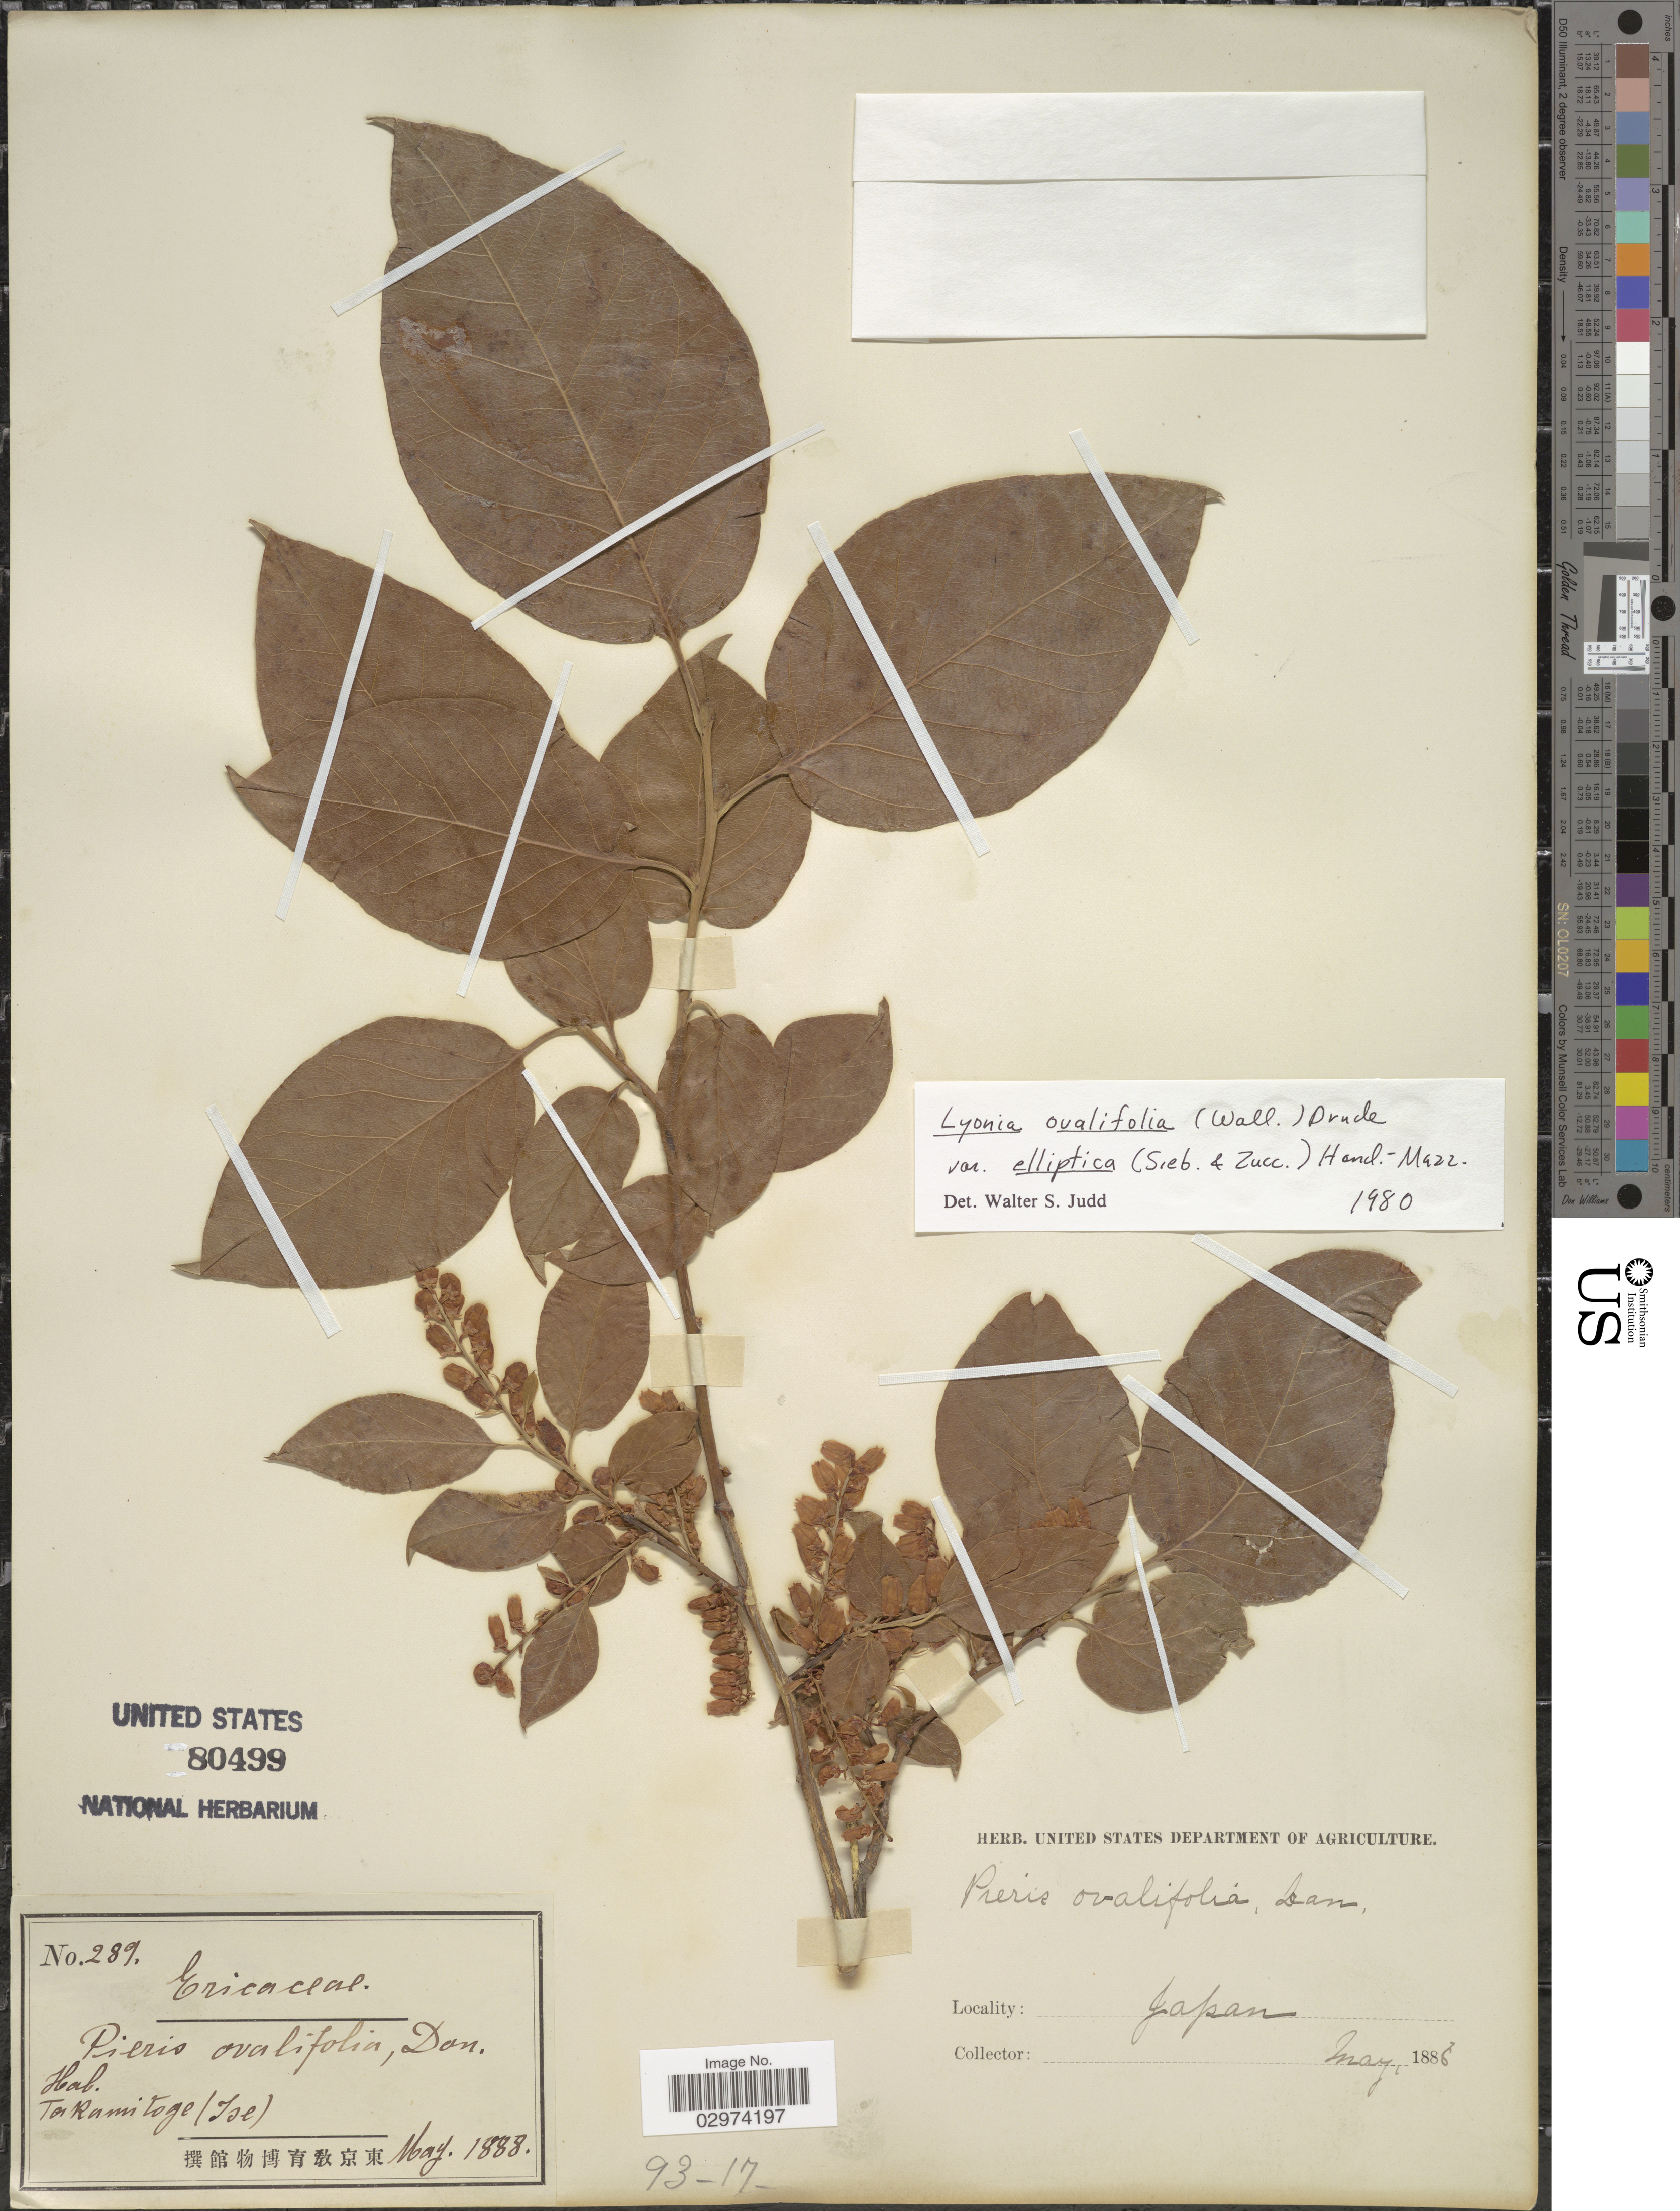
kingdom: Plantae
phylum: Tracheophyta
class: Magnoliopsida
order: Ericales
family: Ericaceae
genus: Lyonia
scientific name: Lyonia ovalifolia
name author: (Wall.) Drude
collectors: ex herb. U. S. Department of Agriculture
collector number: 289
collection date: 1888-05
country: Japan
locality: Takamitoge (Tse).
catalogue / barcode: US 80499